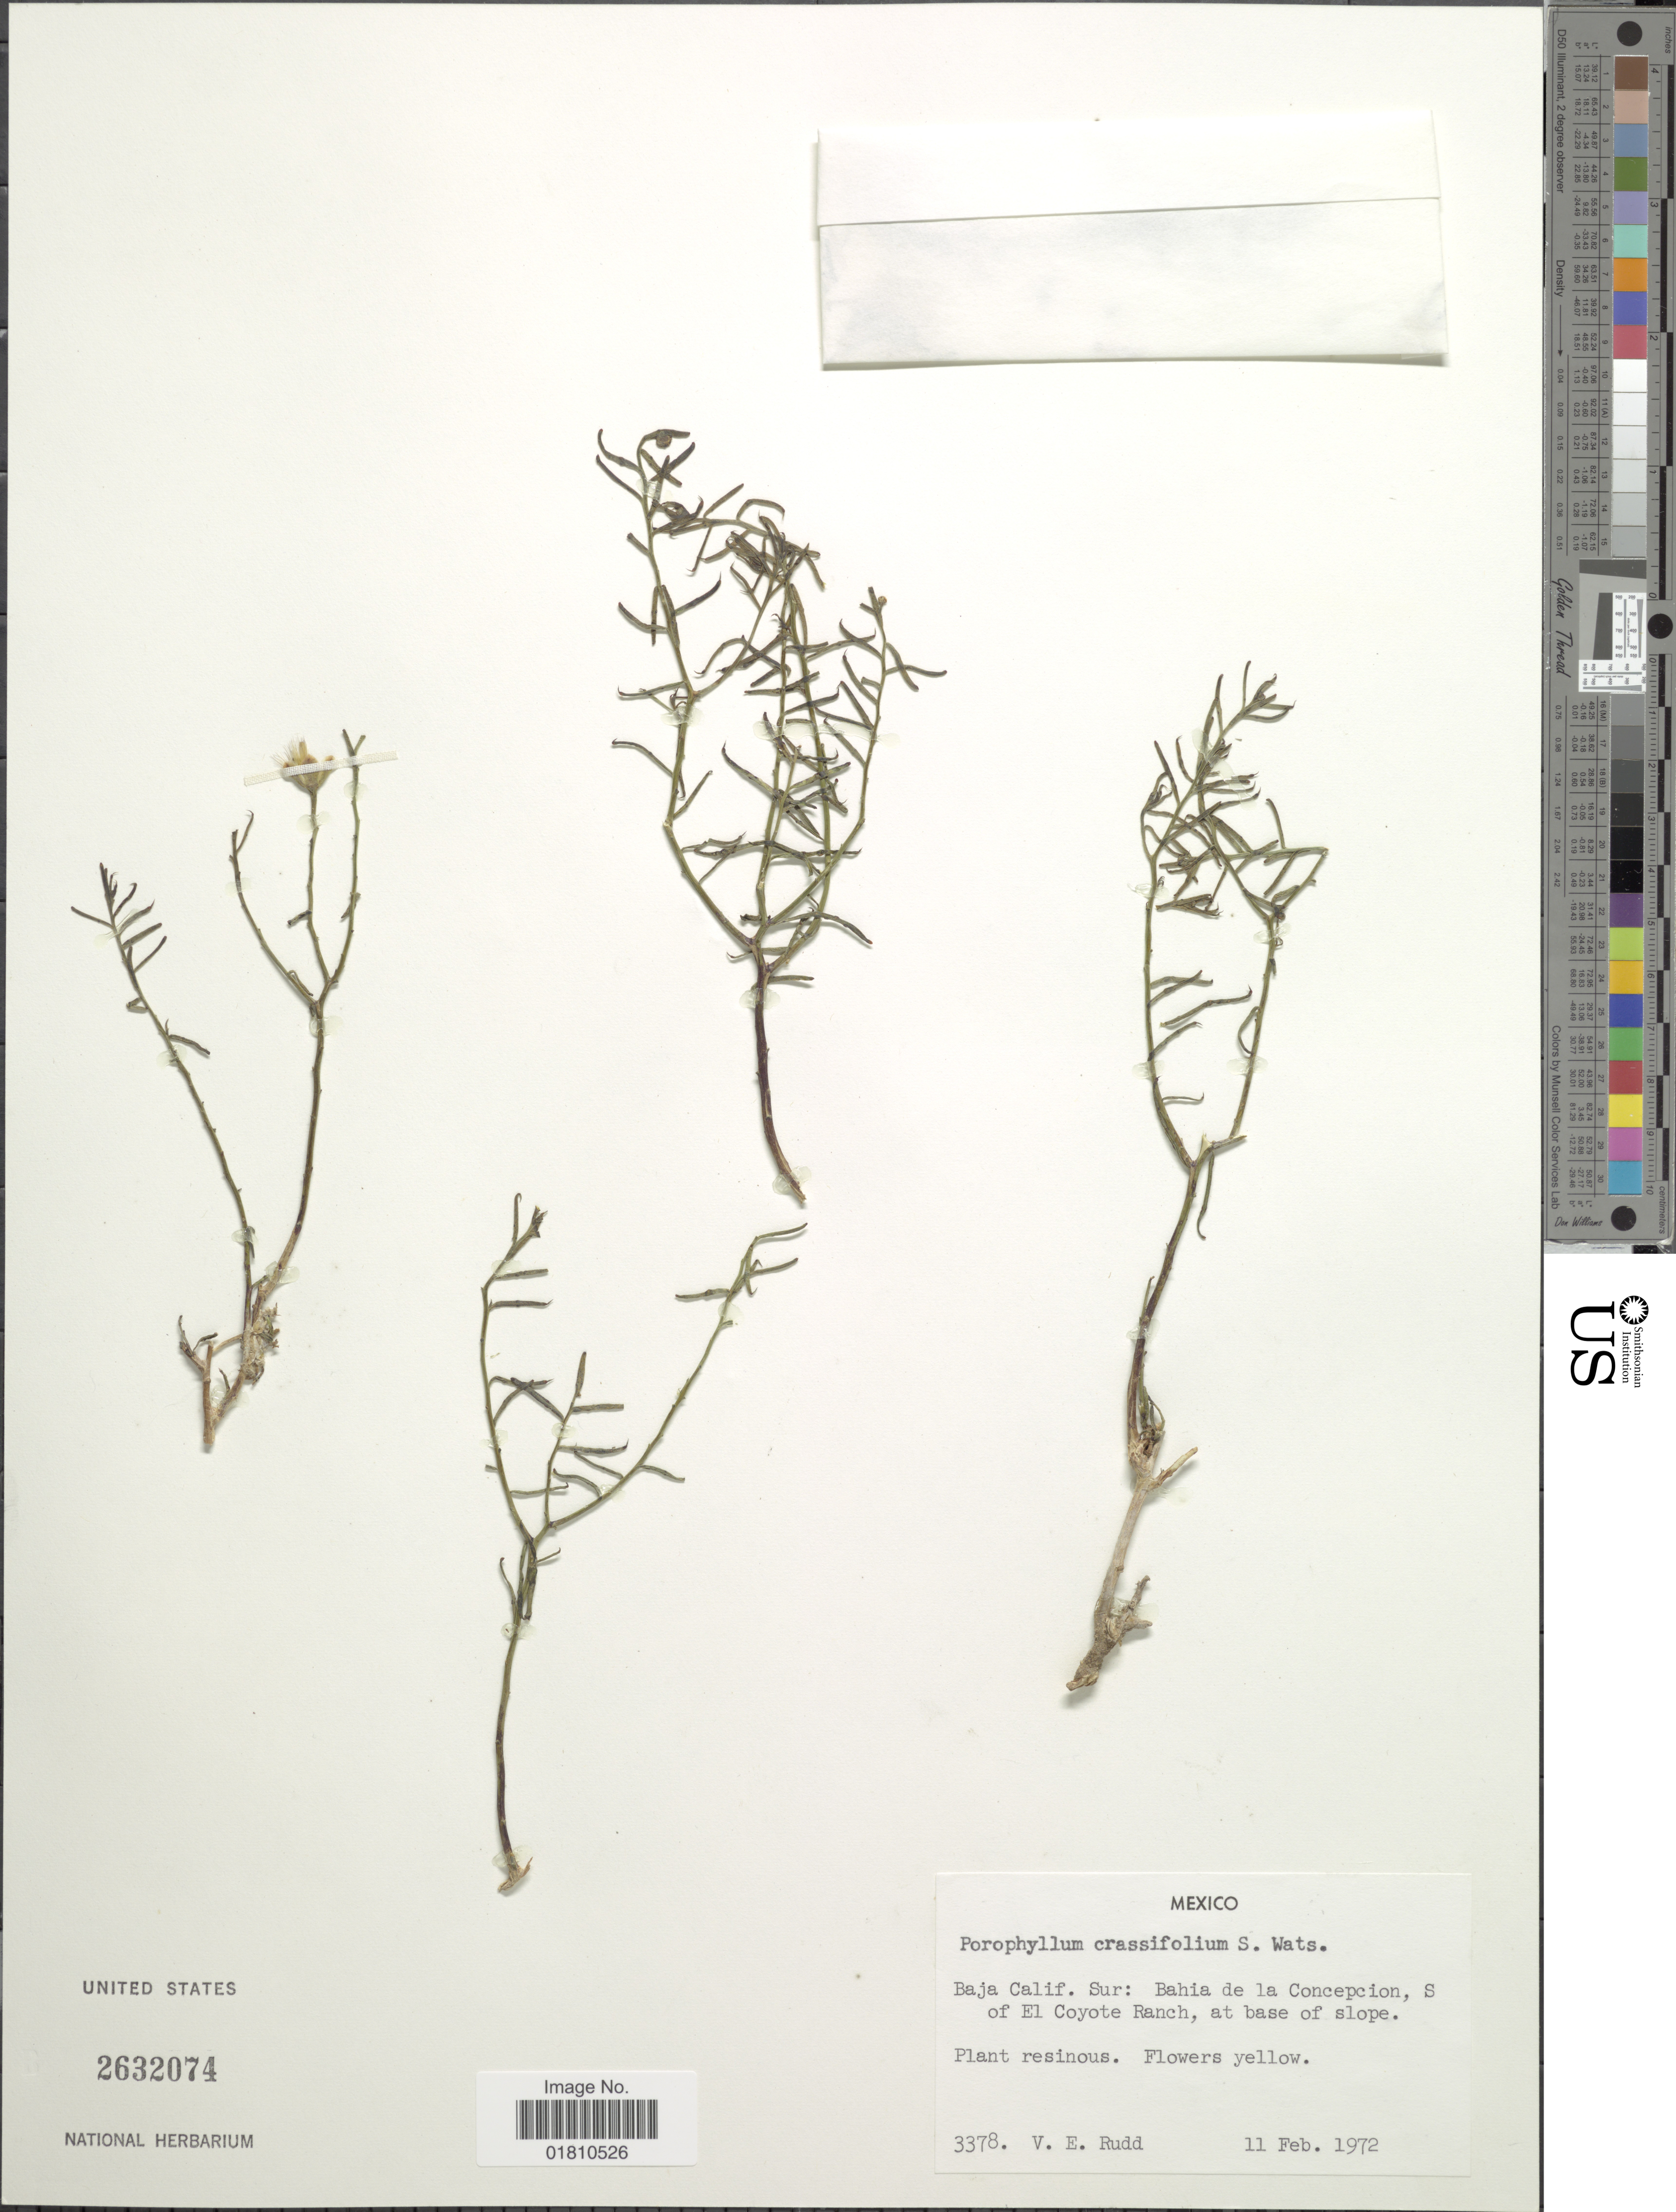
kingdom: Plantae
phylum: Tracheophyta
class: Magnoliopsida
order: Asterales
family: Asteraceae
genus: Bajacalia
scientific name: Bajacalia crassifolia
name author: (S. Watson) Loockerman et al.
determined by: Anzuinelli, M.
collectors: V. E. Rudd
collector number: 3378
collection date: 1972-02-11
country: Mexico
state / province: Baja California Sur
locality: Bahia de la Concepcion, S of El Coyote Ranch, at base of slope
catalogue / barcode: US 2632074